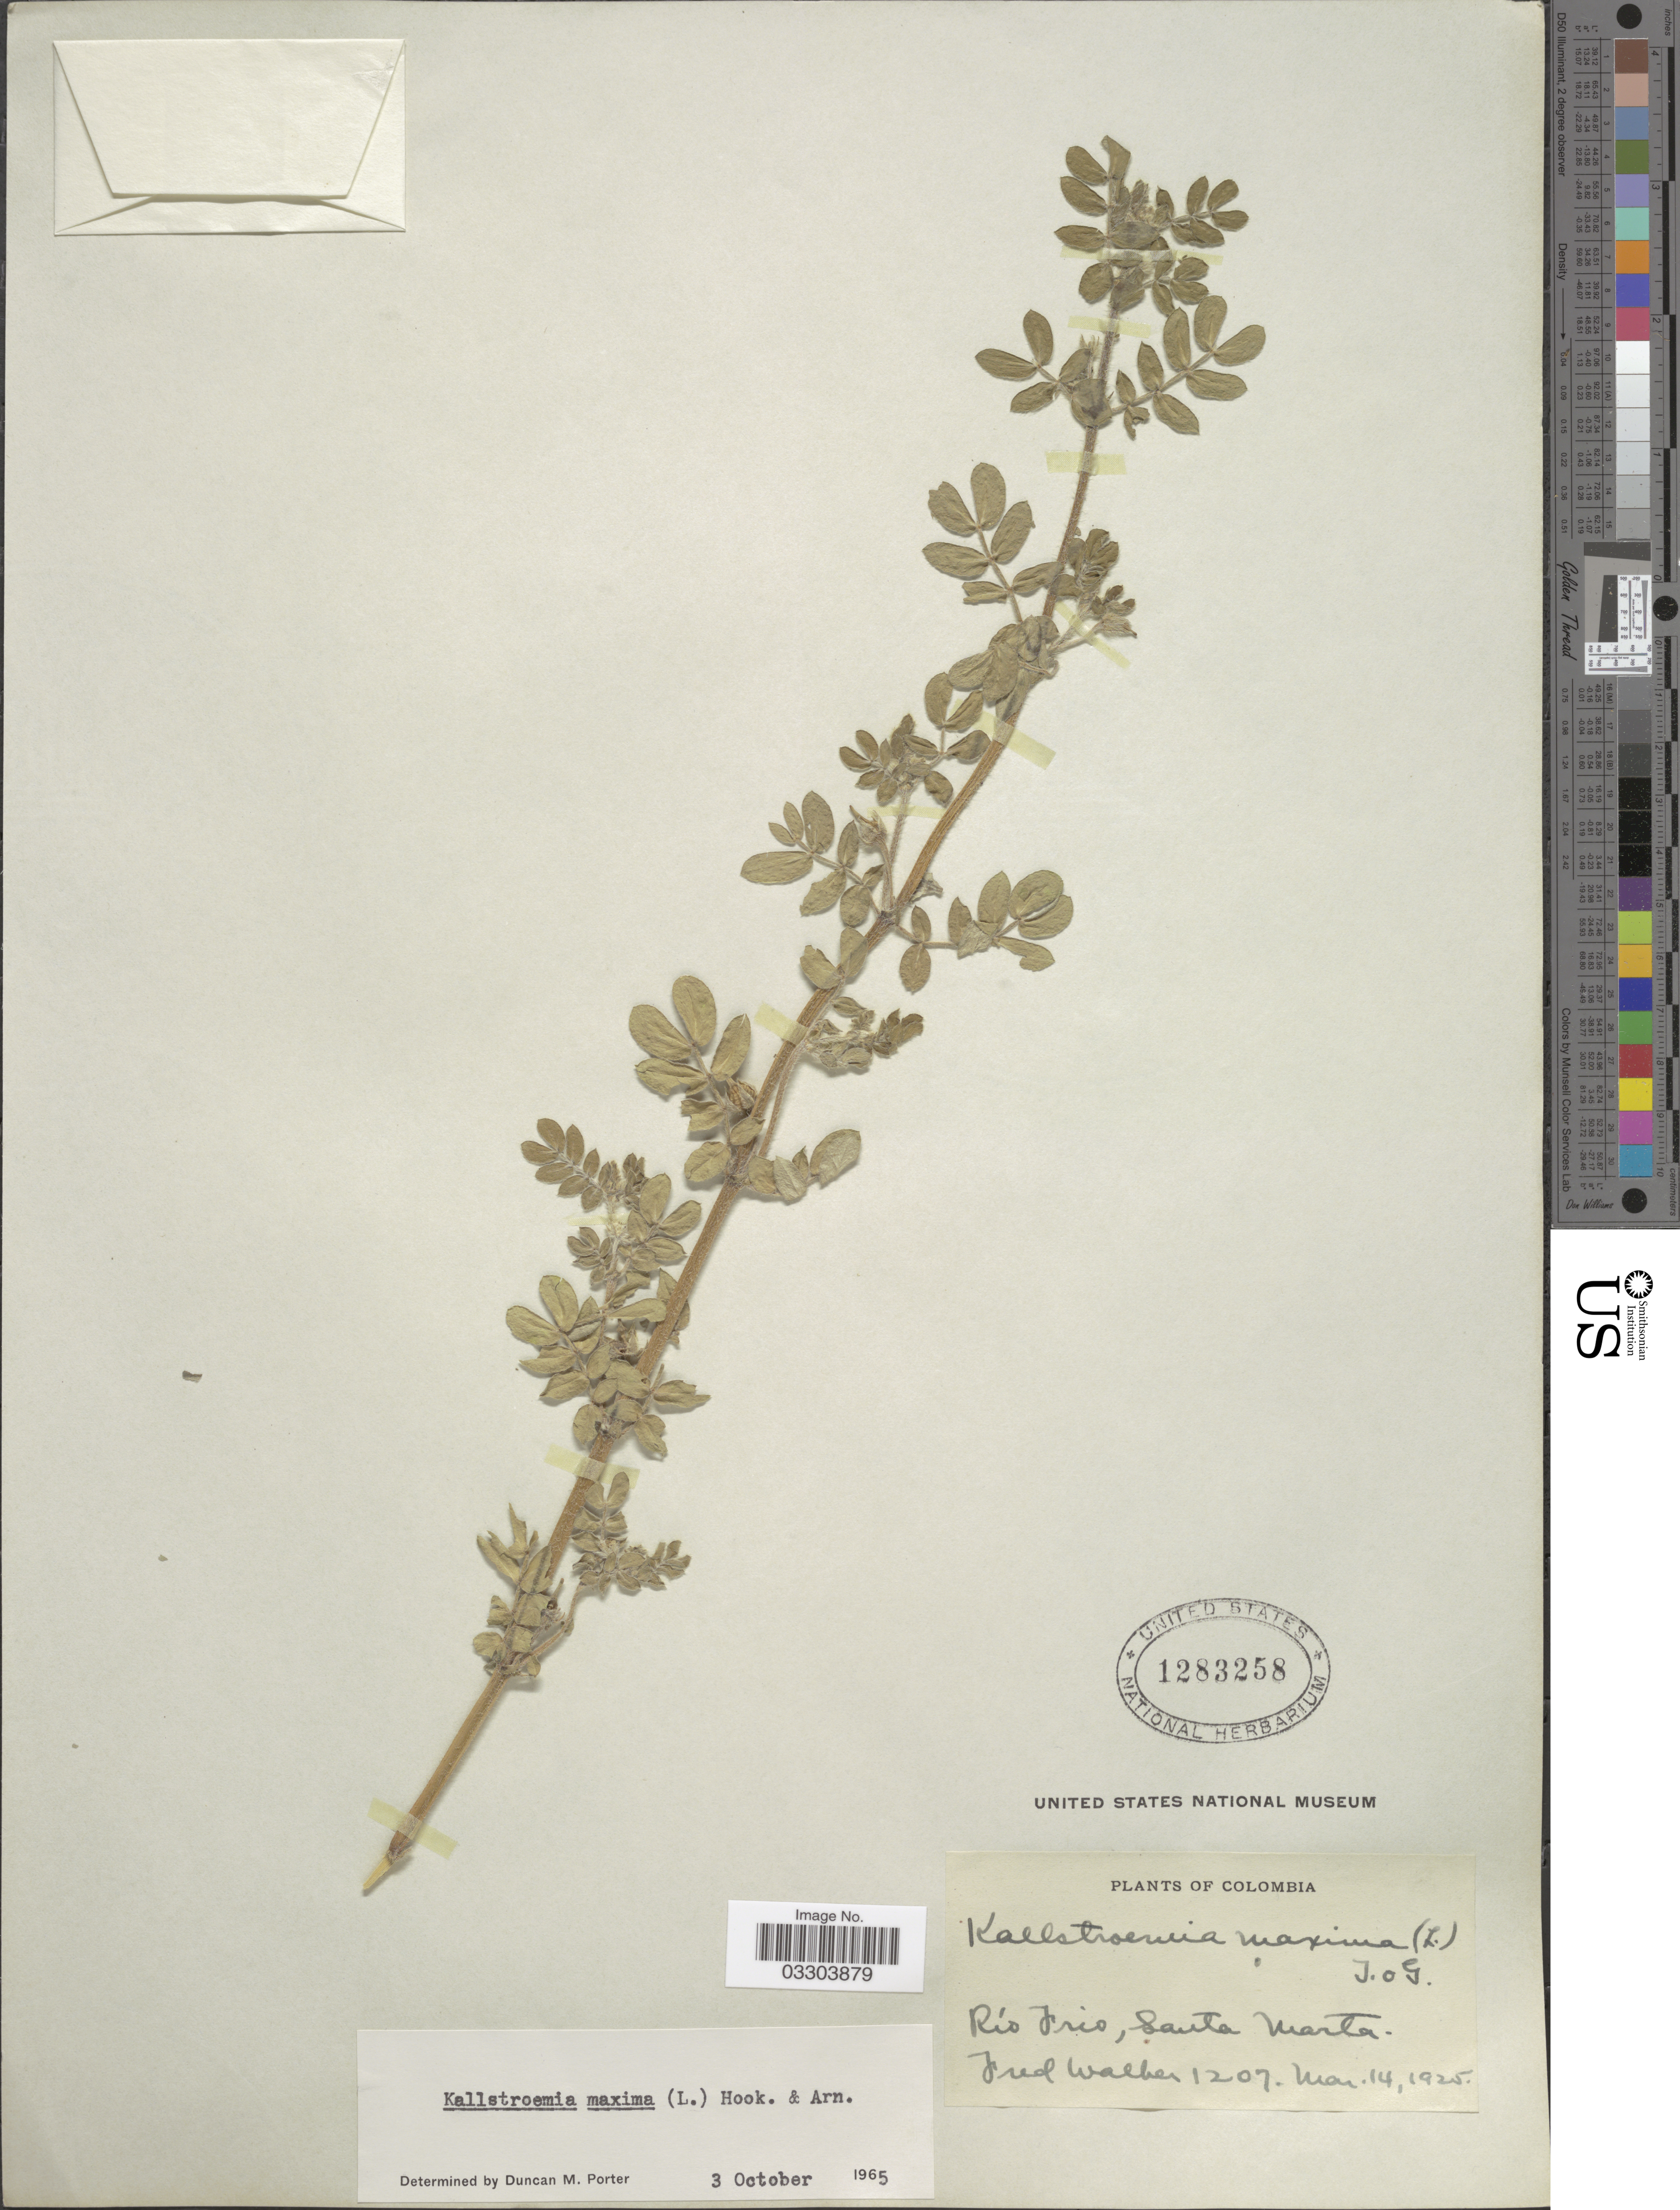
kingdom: Plantae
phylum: Tracheophyta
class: Magnoliopsida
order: Zygophyllales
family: Zygophyllaceae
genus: Kallstroemia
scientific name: Kallstroemia maxima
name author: (L.) Hook. & Arn.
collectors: F. Walker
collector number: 1207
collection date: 1925-03-14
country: Colombia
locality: Río Frio, Santa Marta.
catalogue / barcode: US 1283258